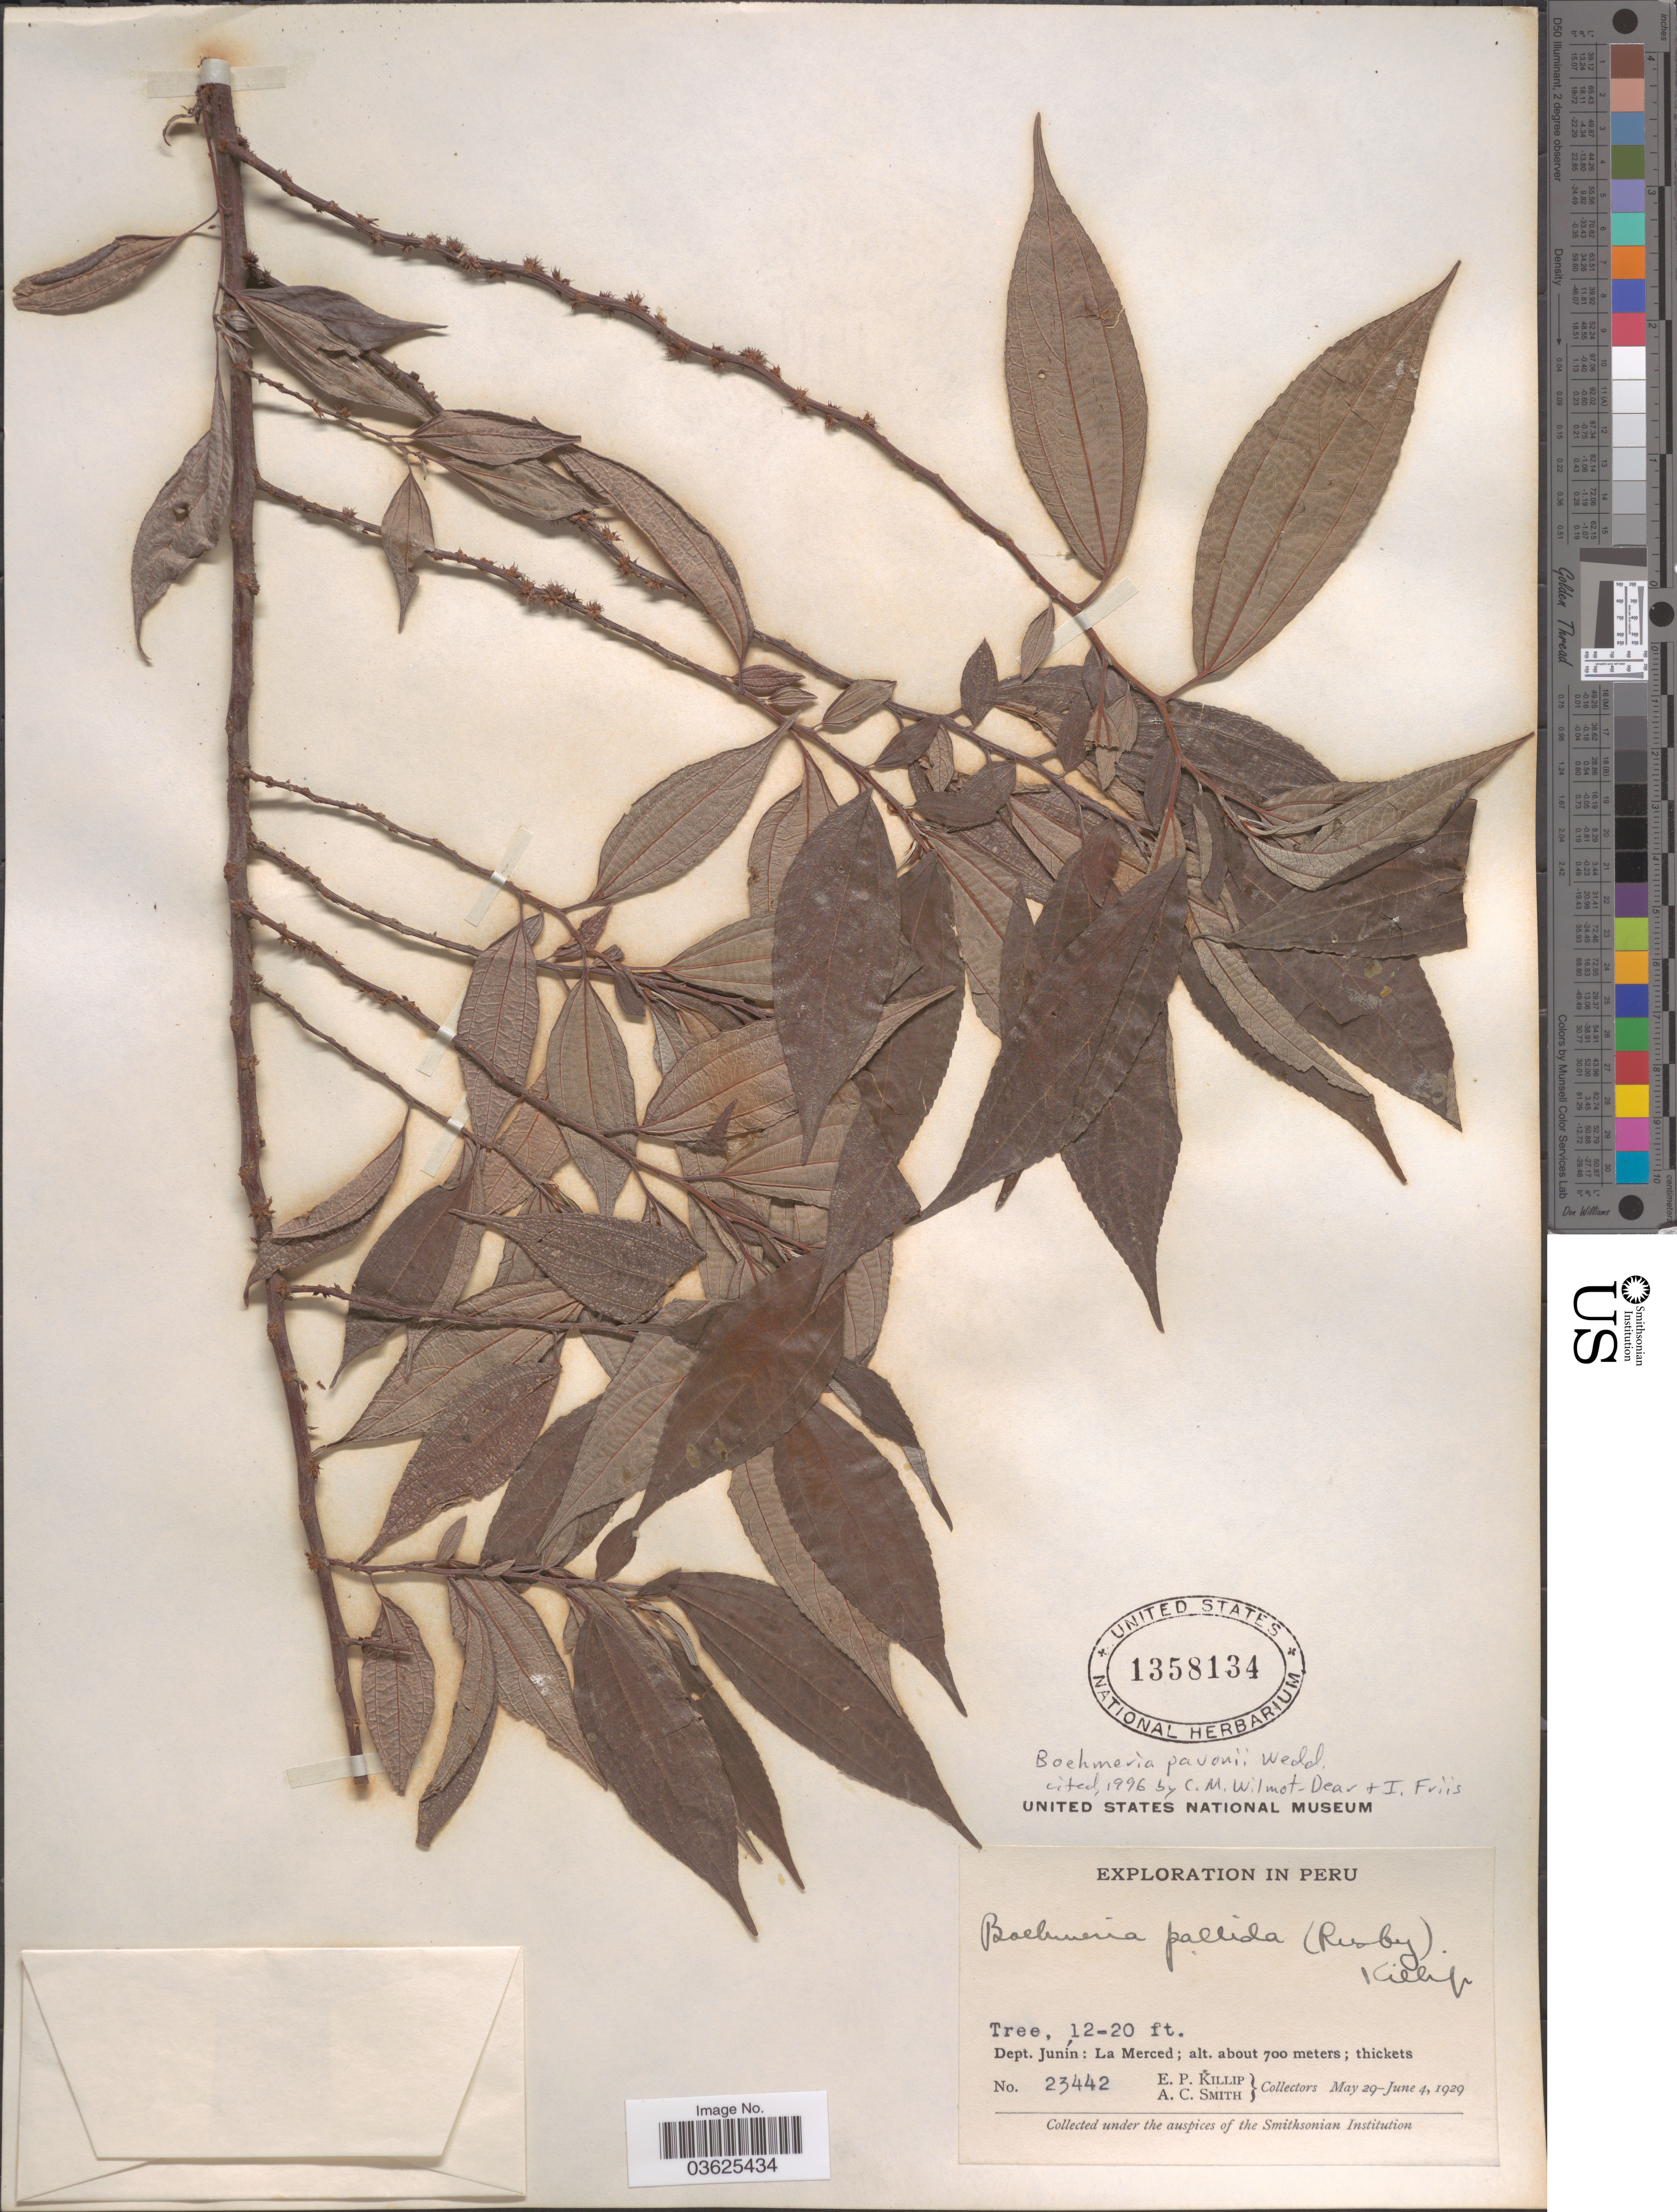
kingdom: Plantae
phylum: Tracheophyta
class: Magnoliopsida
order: Rosales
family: Urticaceae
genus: Boehmeria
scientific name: Boehmeria pavonii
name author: Wedd.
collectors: E. P. Killip & A. C. Smith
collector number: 23442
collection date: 1929-05-29/1929-06-04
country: Peru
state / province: Junín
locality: Dept. Junín: La Merced.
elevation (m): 700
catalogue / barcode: US 1358134